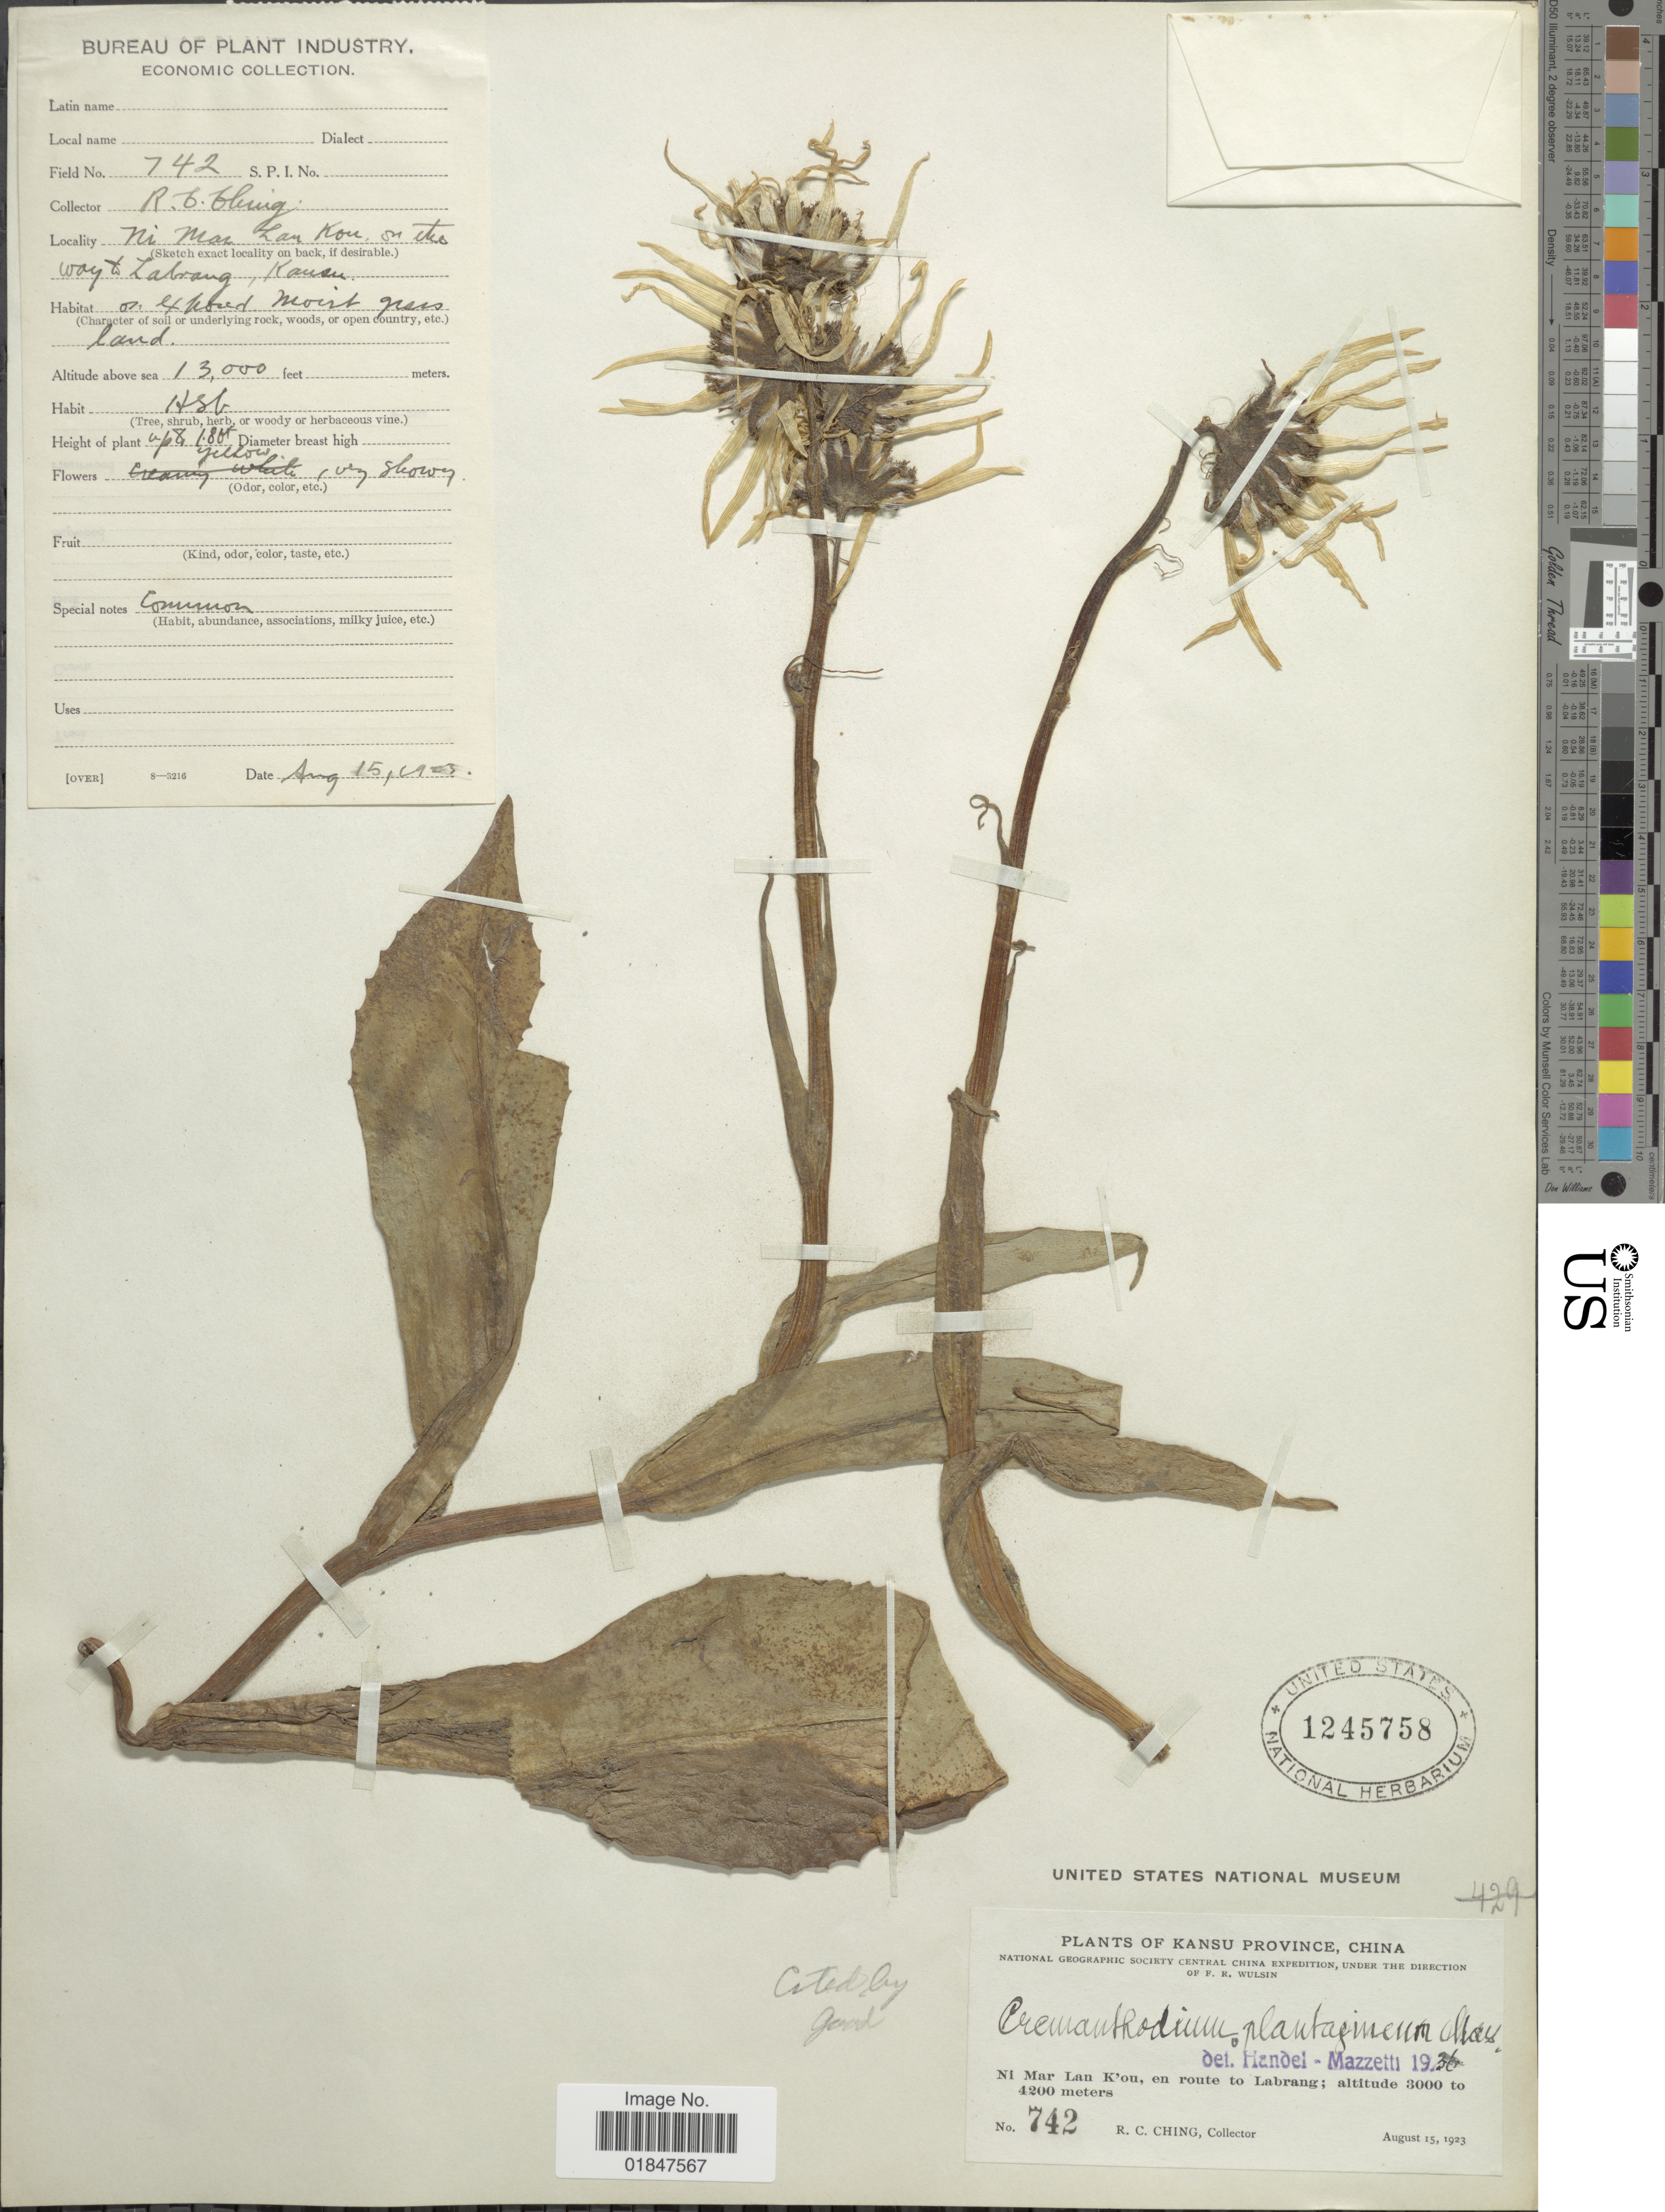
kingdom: Plantae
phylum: Tracheophyta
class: Magnoliopsida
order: Asterales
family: Asteraceae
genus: Cremanthodium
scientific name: Cremanthodium ellisii var. ellisii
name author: (Hook. f.) Kitam.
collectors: R. C. Ching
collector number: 742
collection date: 1923-08-15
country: China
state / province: Gansu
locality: Kansu Province, Ni Mar Lan K'ou, en route to Labrang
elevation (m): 3000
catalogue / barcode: US 1245758